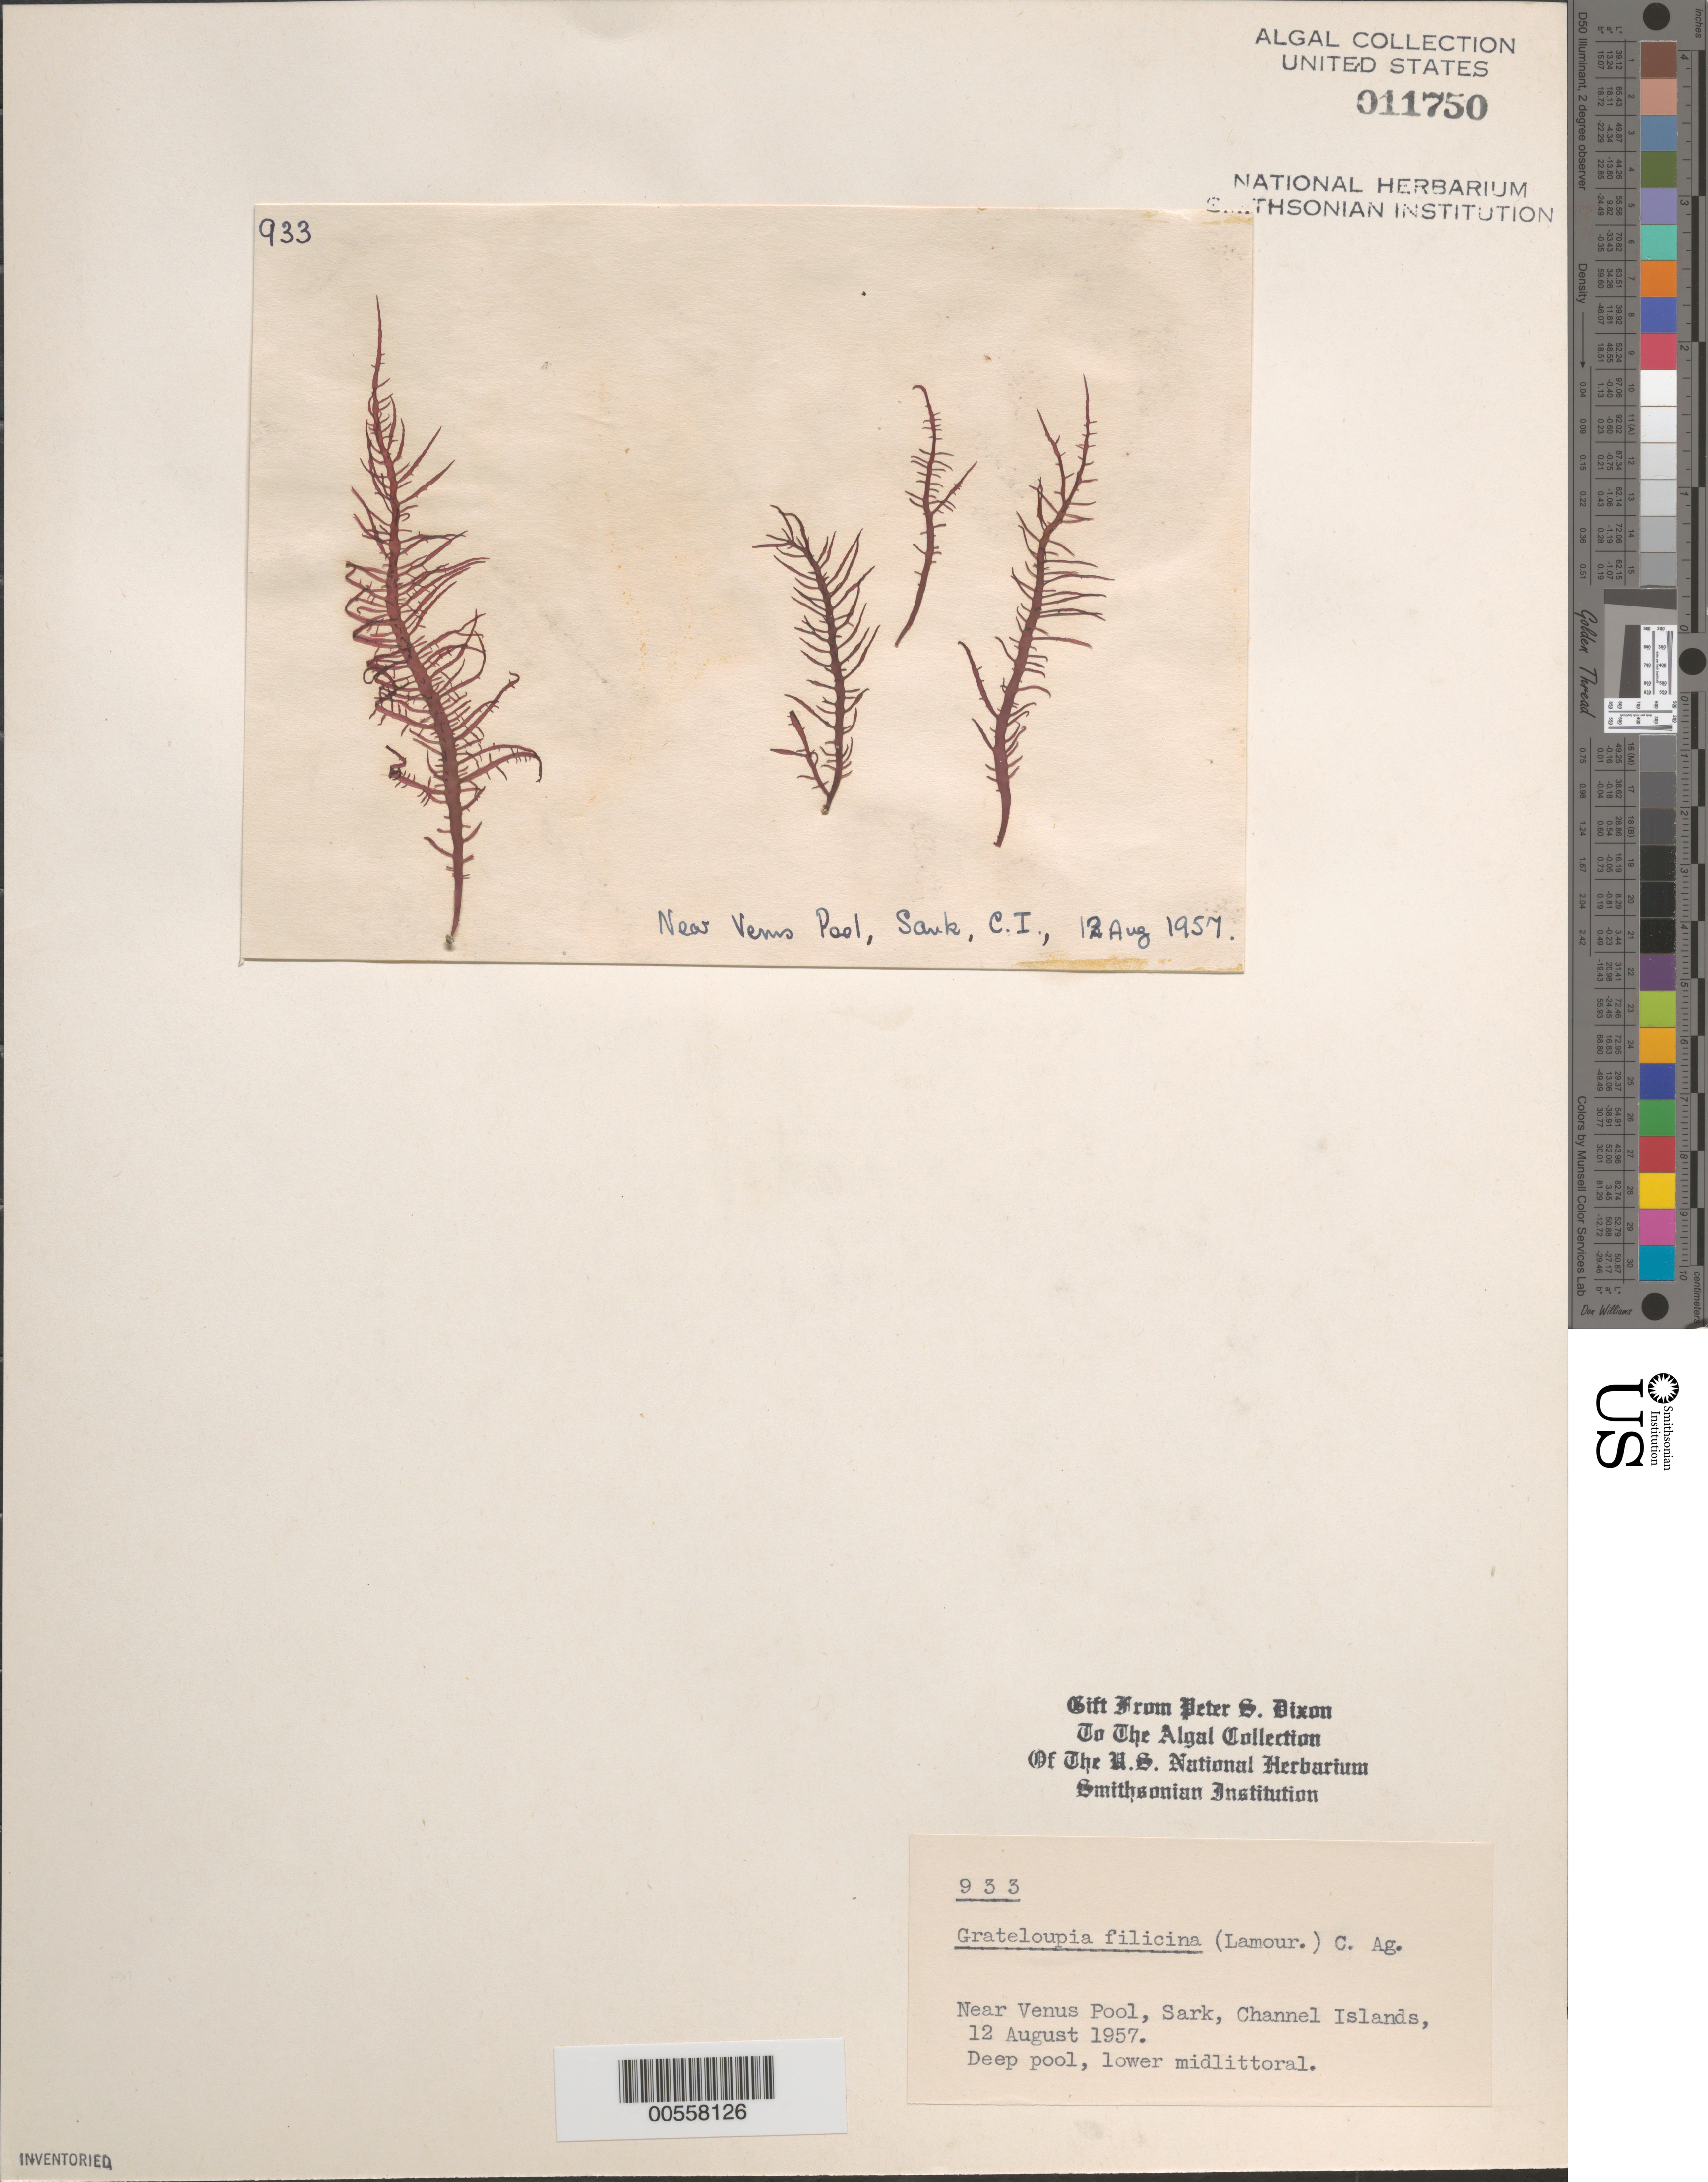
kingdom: Plantae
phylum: Rhodophyta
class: Florideophyceae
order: Halymeniales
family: Halymeniaceae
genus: Grateloupia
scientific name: Grateloupia filicina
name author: (J.V.Lamouroux) C. Agardh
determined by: Dixon, P. S.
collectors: P. S. Dixon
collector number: PSD 933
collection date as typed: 12 Aug 1957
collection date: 1957-08-12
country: United Kingdom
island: Sark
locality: Channel Islands. Bailiwick of Guernsey. Near Venus Pool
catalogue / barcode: US 11750